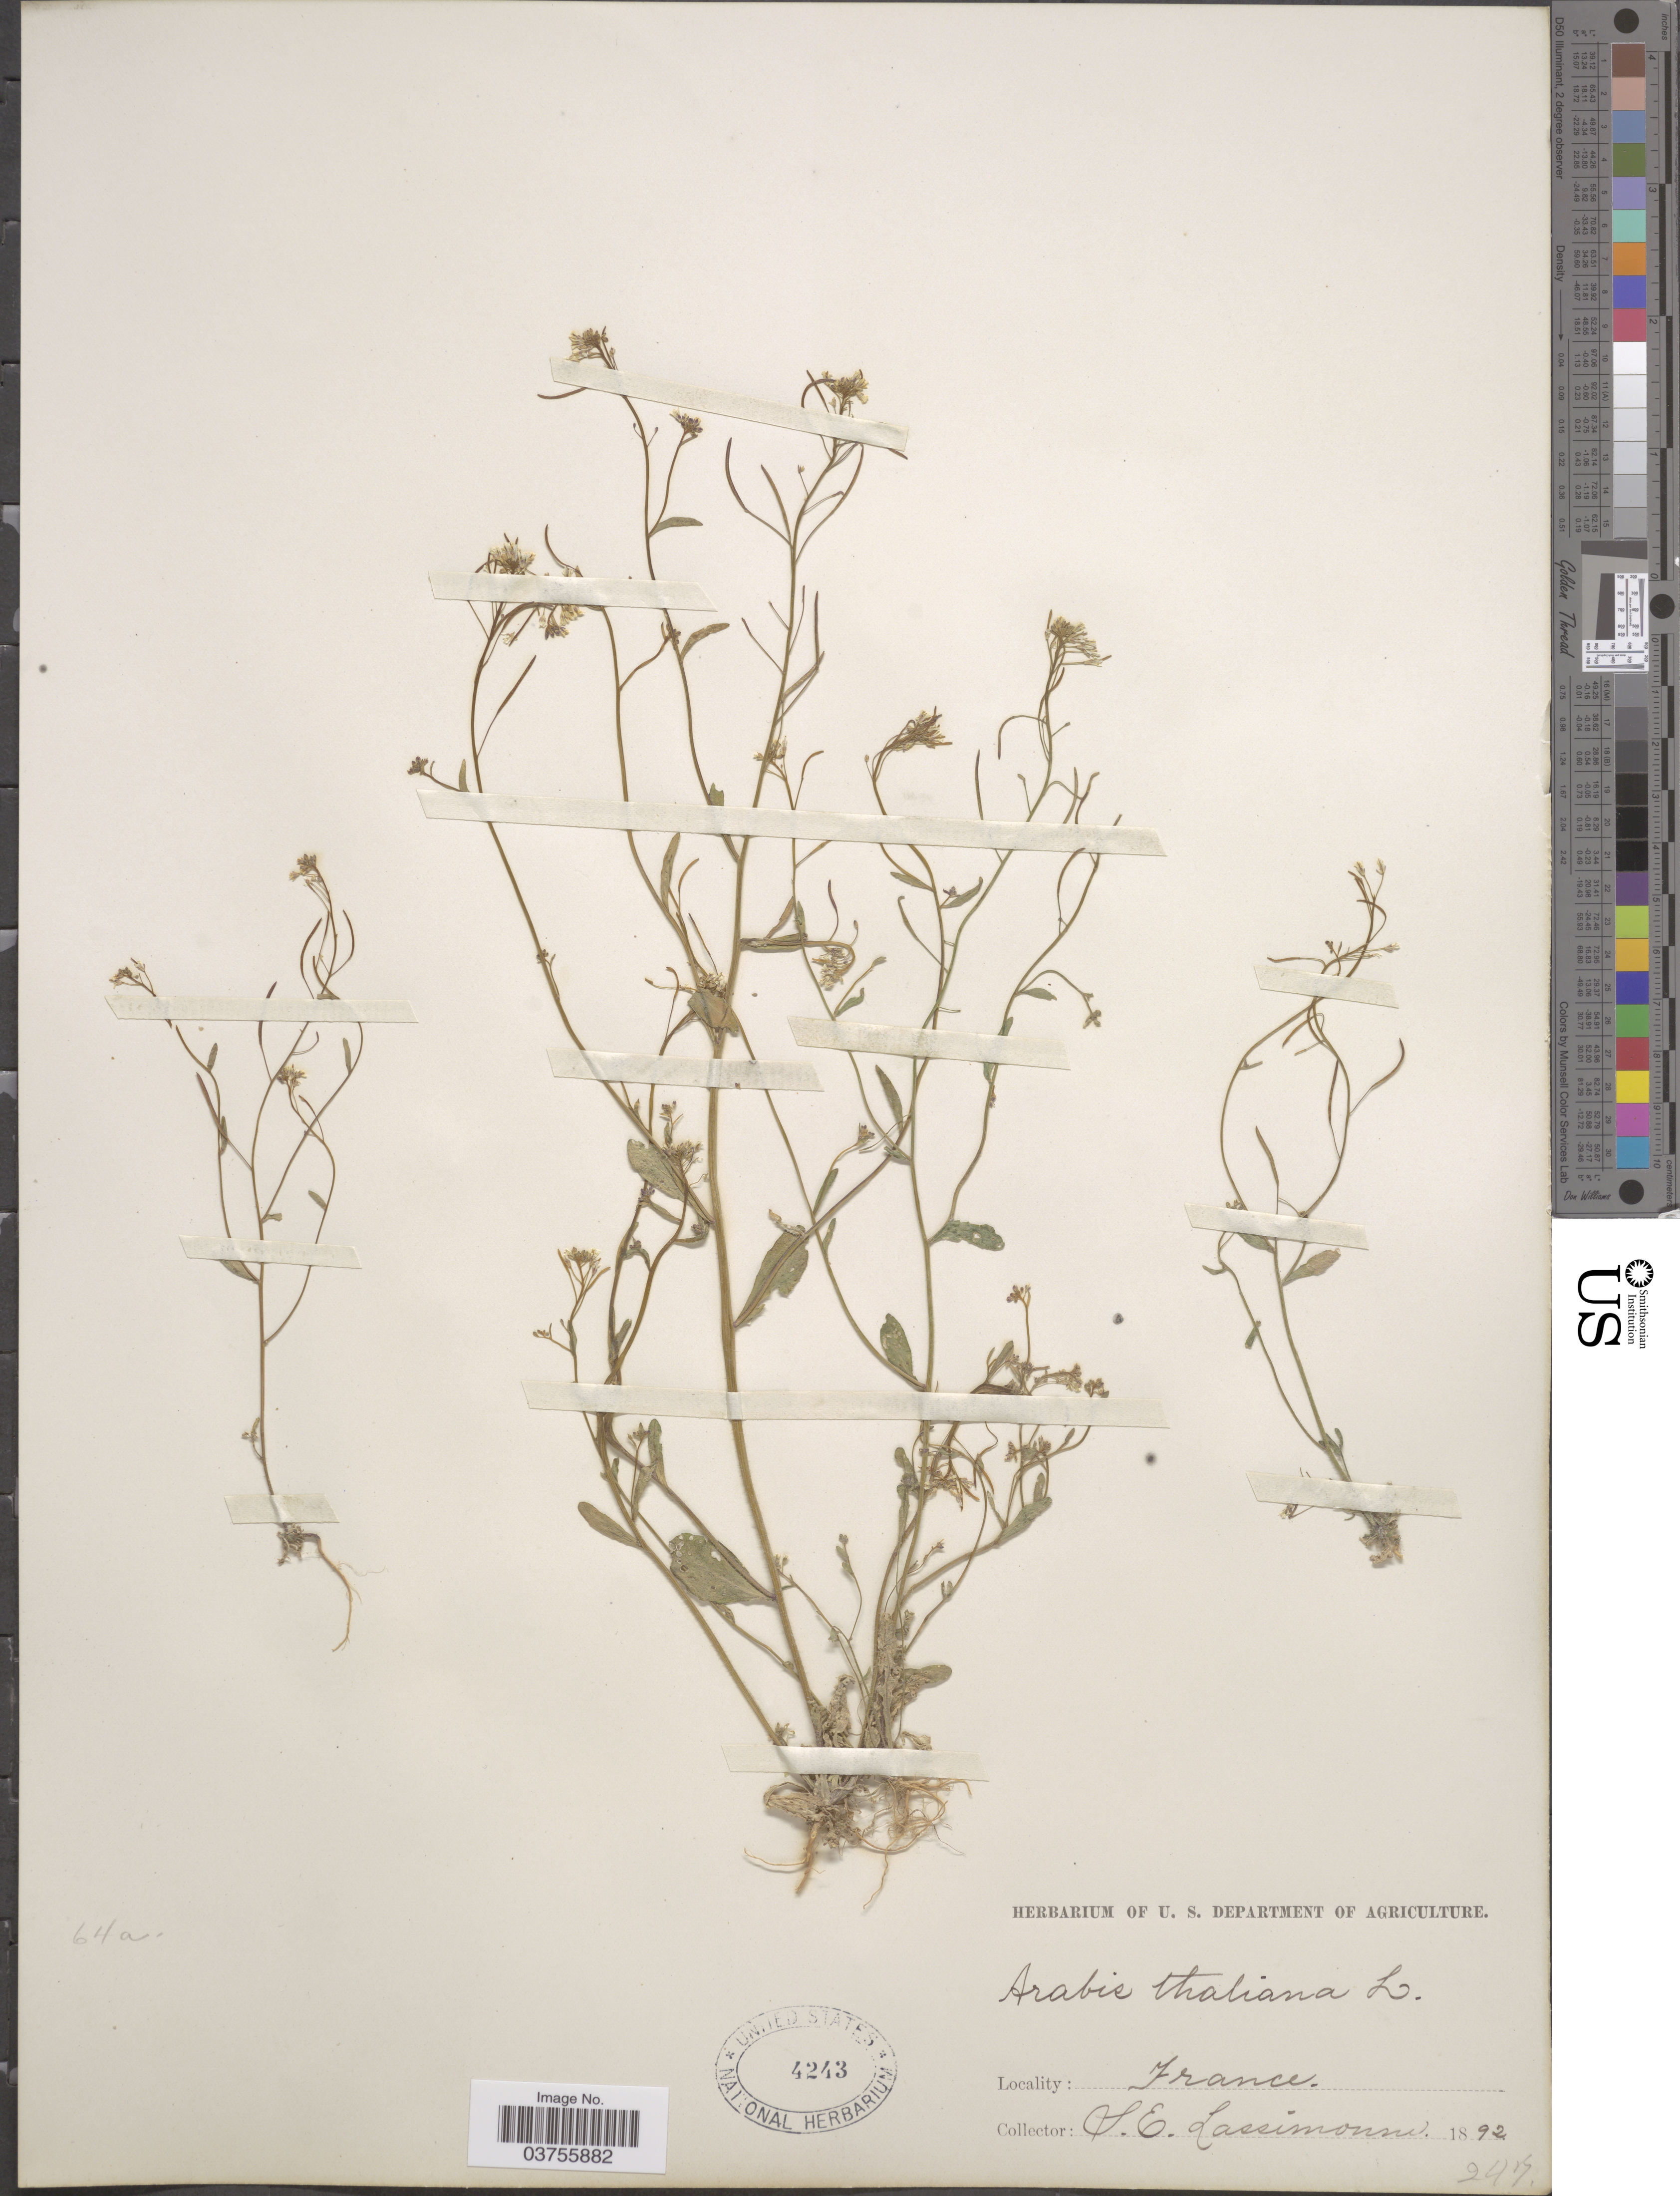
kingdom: Plantae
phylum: Tracheophyta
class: Magnoliopsida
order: Brassicales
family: Brassicaceae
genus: Arabidopsis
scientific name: Arabidopsis thaliana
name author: (L.) Heynh.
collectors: S. Lassimonne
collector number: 2419*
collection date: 1892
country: France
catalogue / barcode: US 4243